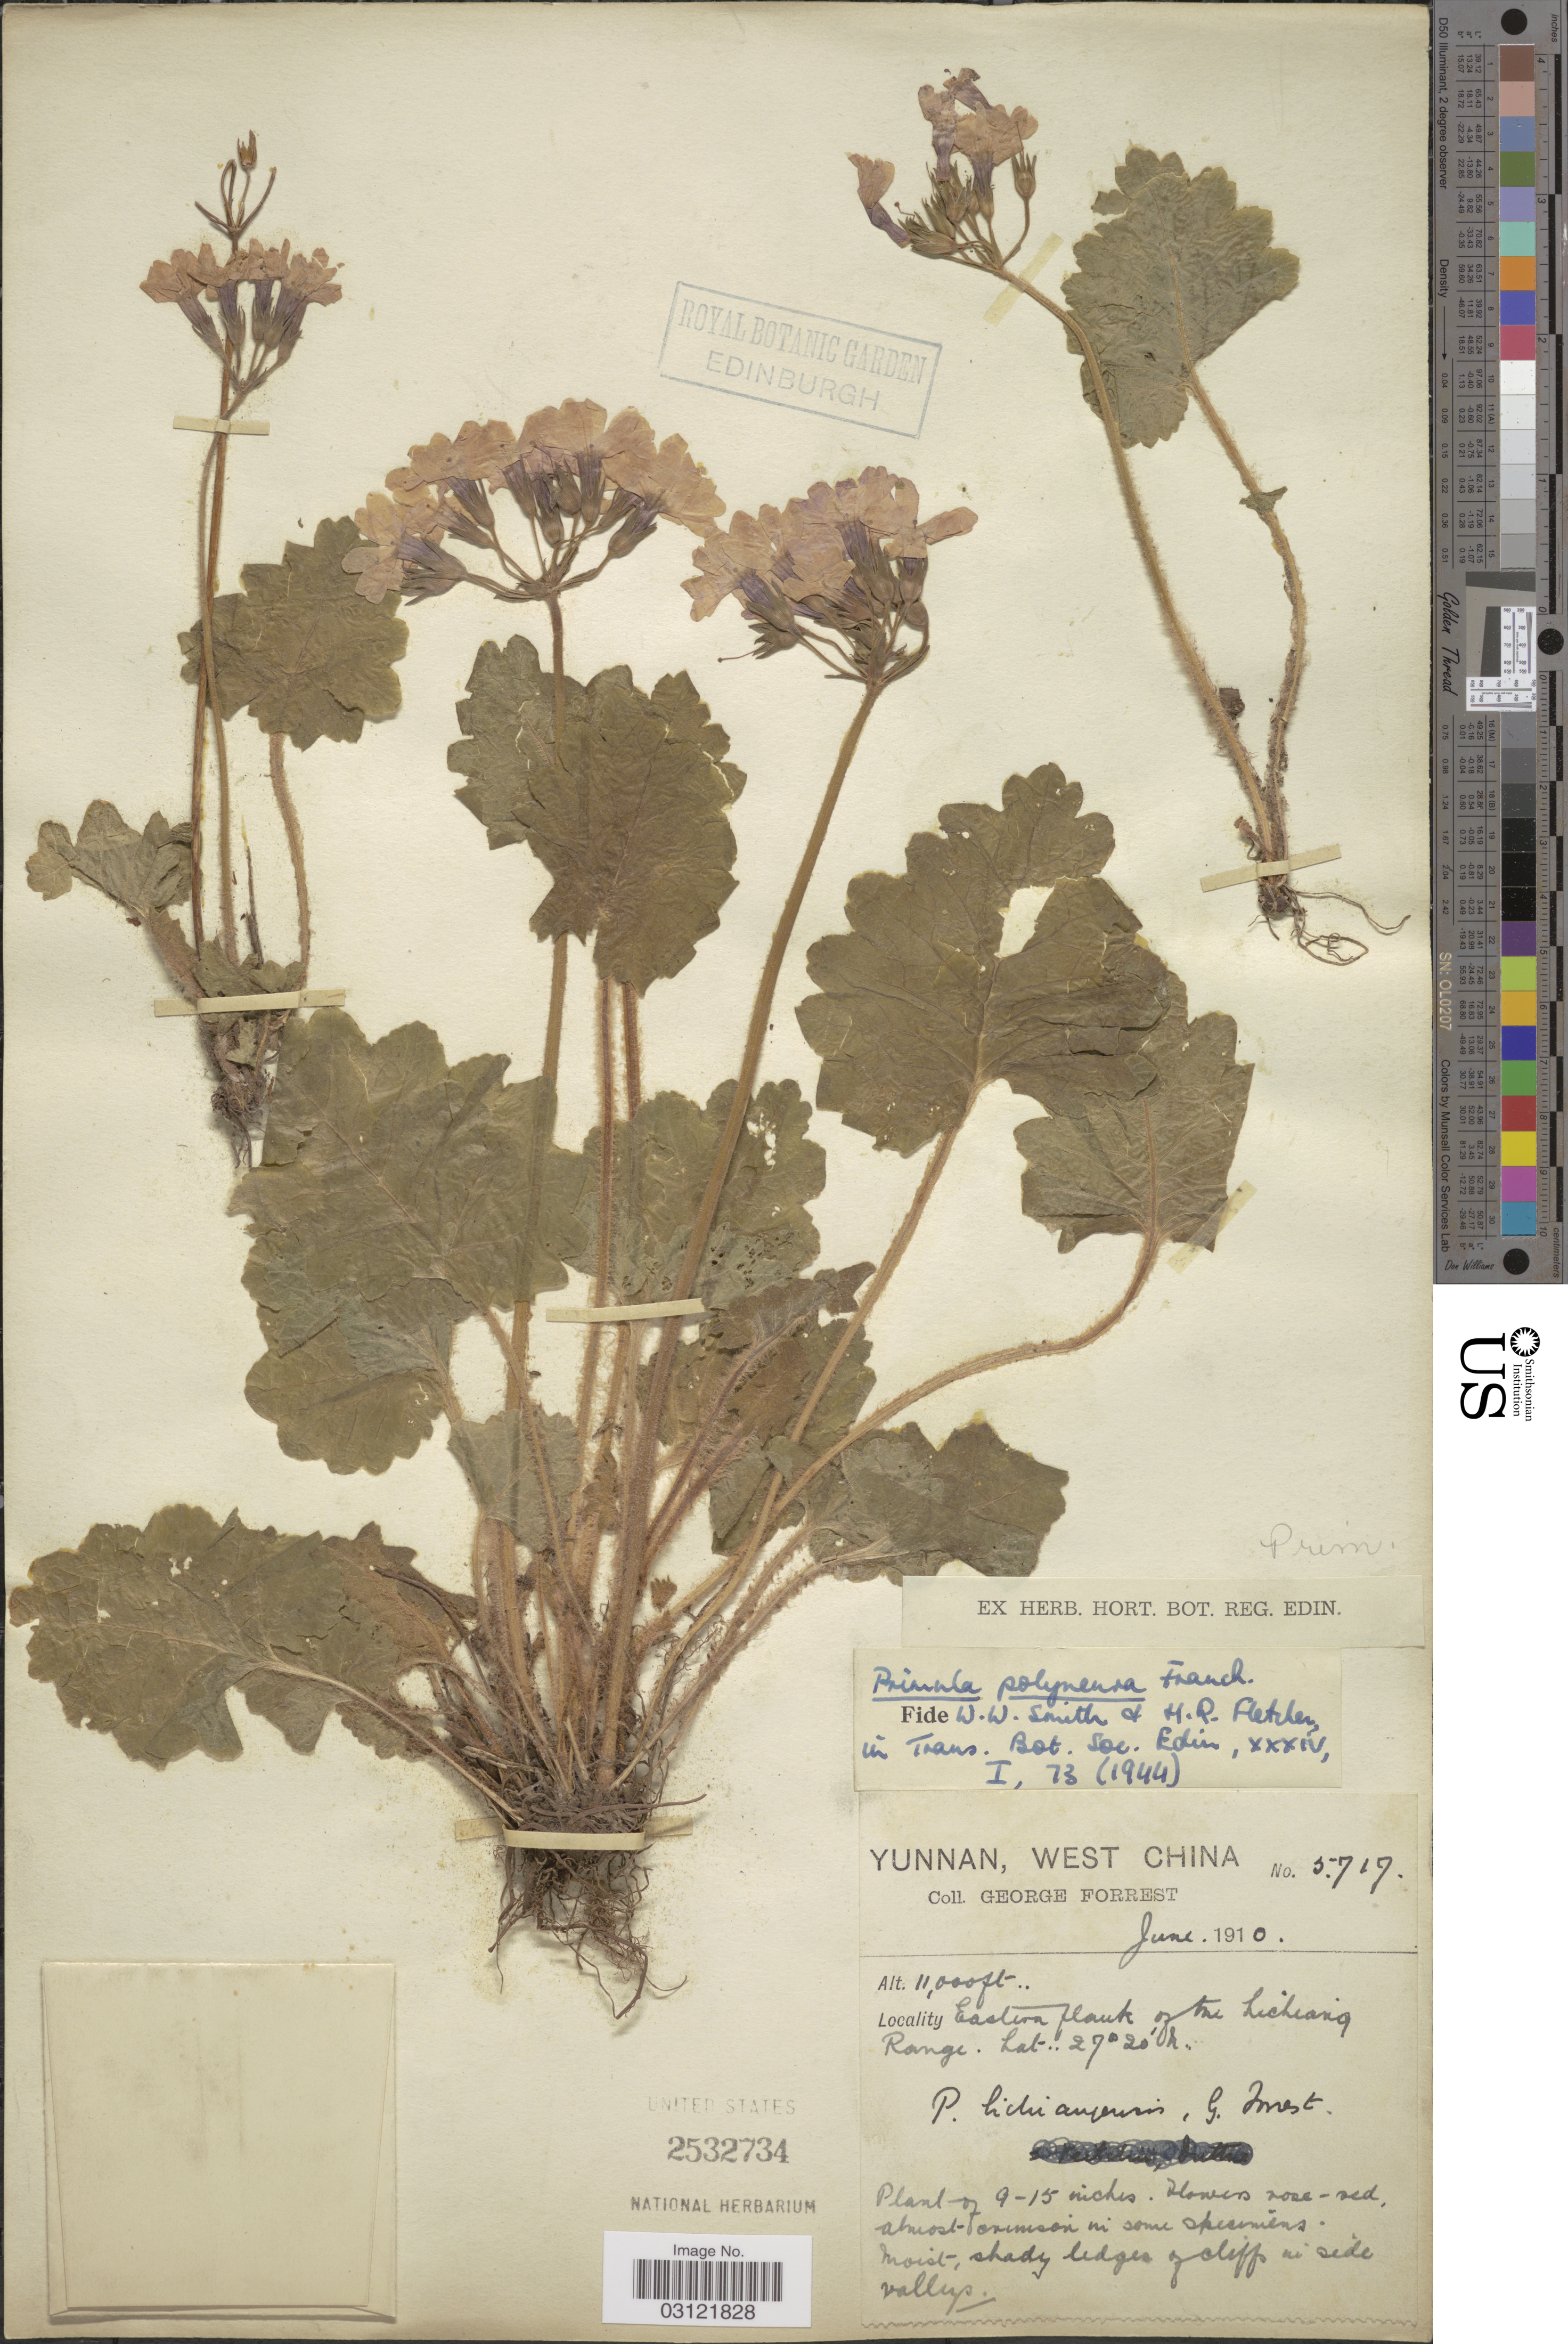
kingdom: Plantae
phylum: Tracheophyta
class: Magnoliopsida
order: Ericales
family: Primulaceae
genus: Primula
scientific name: Primula polyneura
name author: Franch.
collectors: G. Forrest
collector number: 5717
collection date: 1910-06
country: China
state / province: Yunnan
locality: West China. Eastern flank of the Lichiang Range.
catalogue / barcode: US 2532734